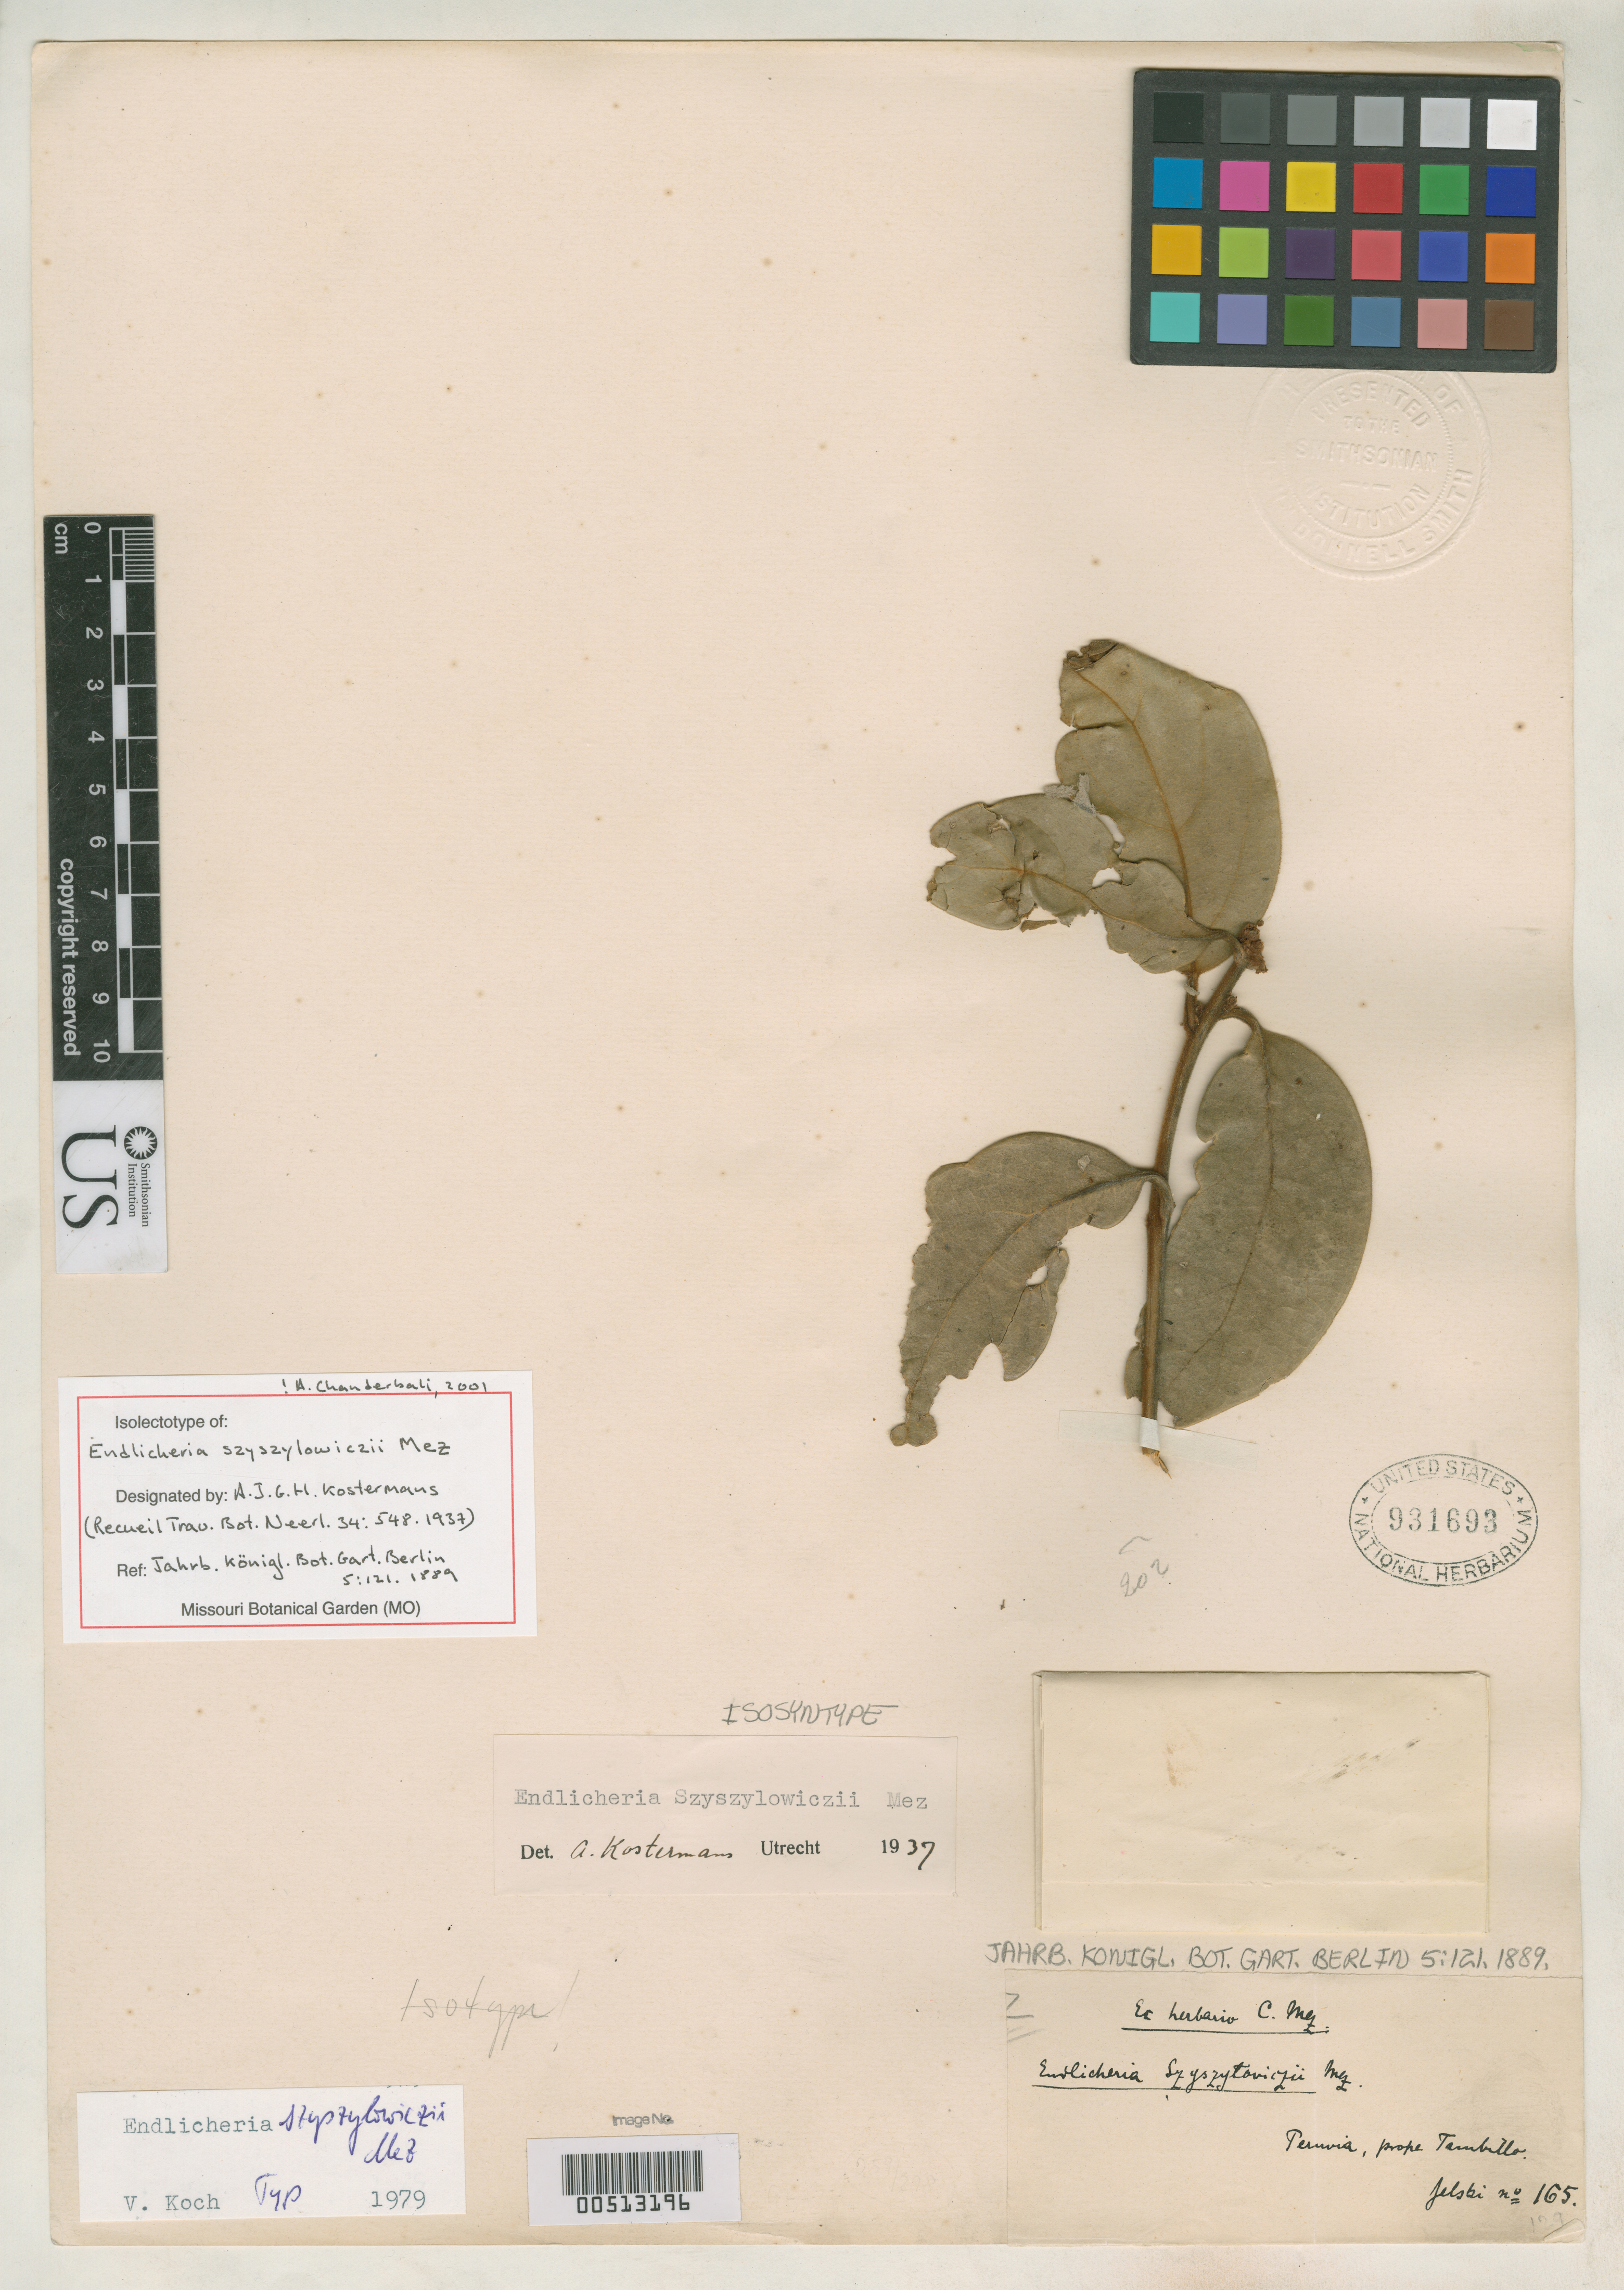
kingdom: Plantae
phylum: Tracheophyta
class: Magnoliopsida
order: Laurales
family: Lauraceae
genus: Endlicheria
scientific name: Endlicheria szyszyloviczii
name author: Mez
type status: Isolectotype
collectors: C. von Jelski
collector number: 165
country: Peru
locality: prope Tambillo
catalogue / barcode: US 931693